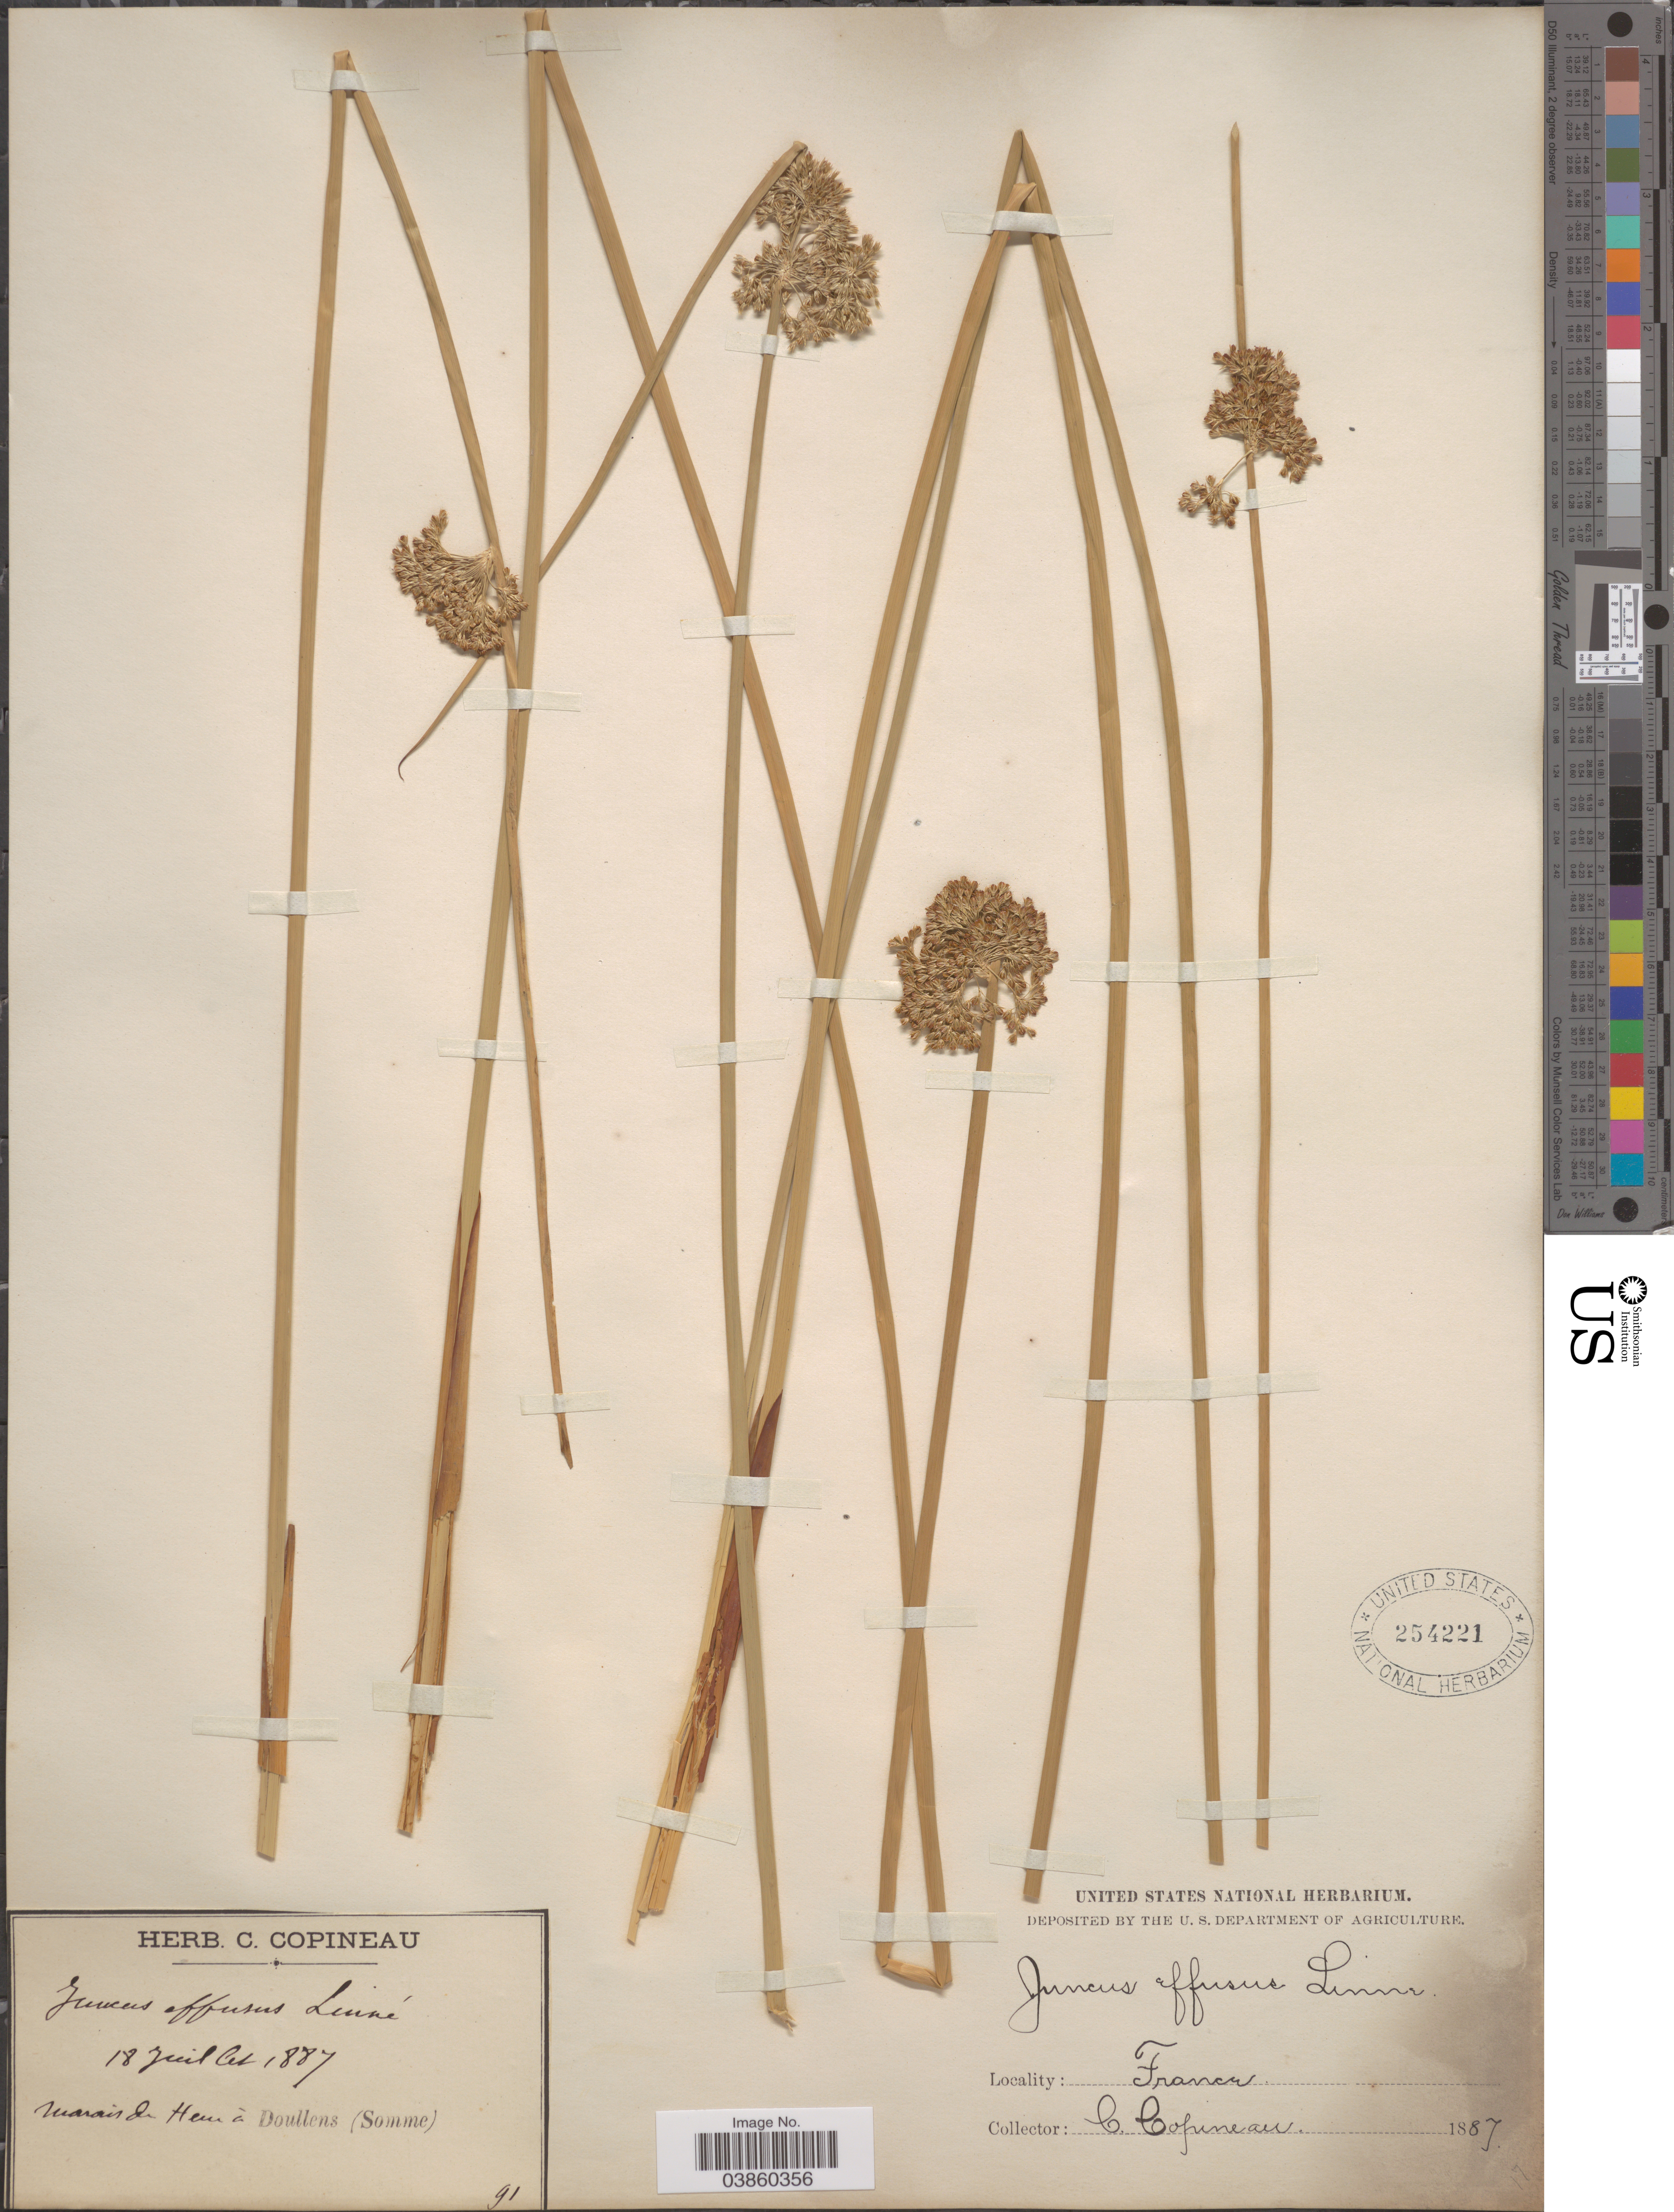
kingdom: Plantae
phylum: Tracheophyta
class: Liliopsida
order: Poales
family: Juncaceae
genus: Juncus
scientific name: Juncus effusus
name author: L.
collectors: C. Copineau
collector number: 91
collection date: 1887-07-18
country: France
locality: Marais de Hem à Doullens (Somme).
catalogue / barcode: US 254221